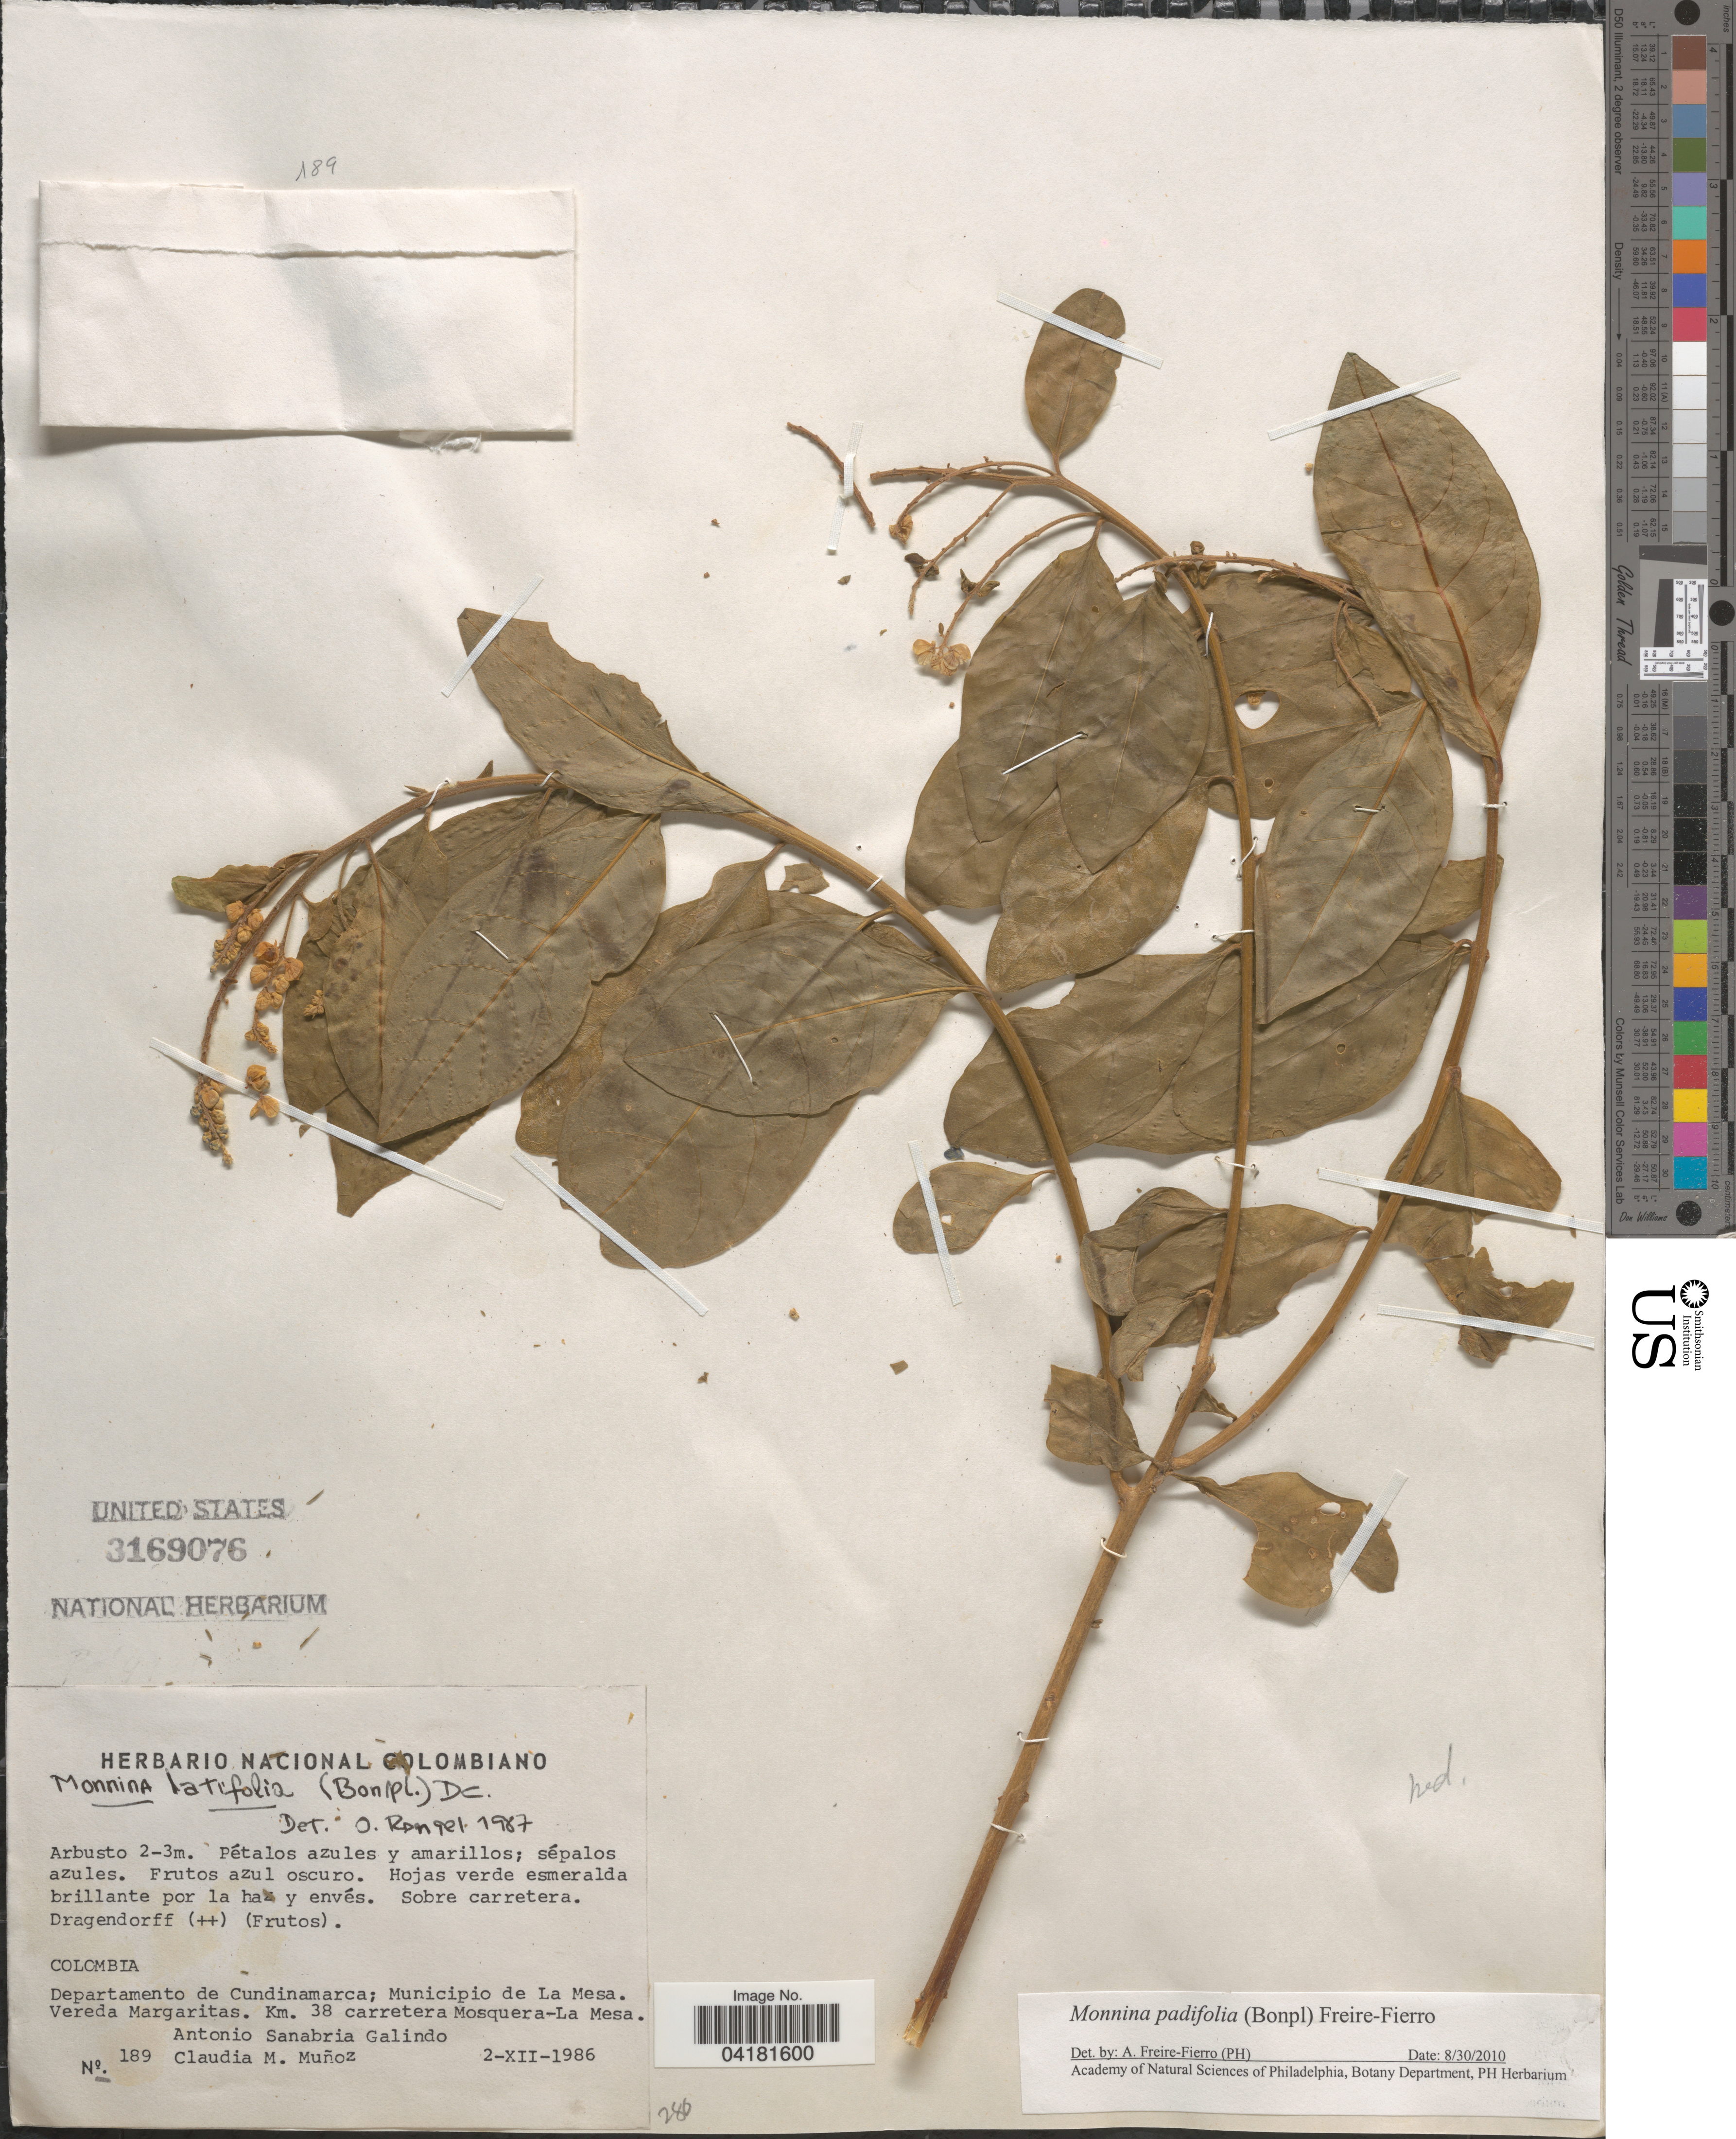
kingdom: Plantae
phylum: Tracheophyta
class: Magnoliopsida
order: Fabales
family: Polygalaceae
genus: Monnina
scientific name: Monnina padifolia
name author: (Bonpl.) Freire-Fierro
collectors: A. Galindo S. & A. Muñoz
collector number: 189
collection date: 1986-12-02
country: Colombia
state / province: Cundinamarca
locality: Departamento de Cundinamarca; Municipio de La Mesa. Vereda Margaritas. Km. 38 carretera Mosquera-La Mesa.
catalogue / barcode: US 3169076